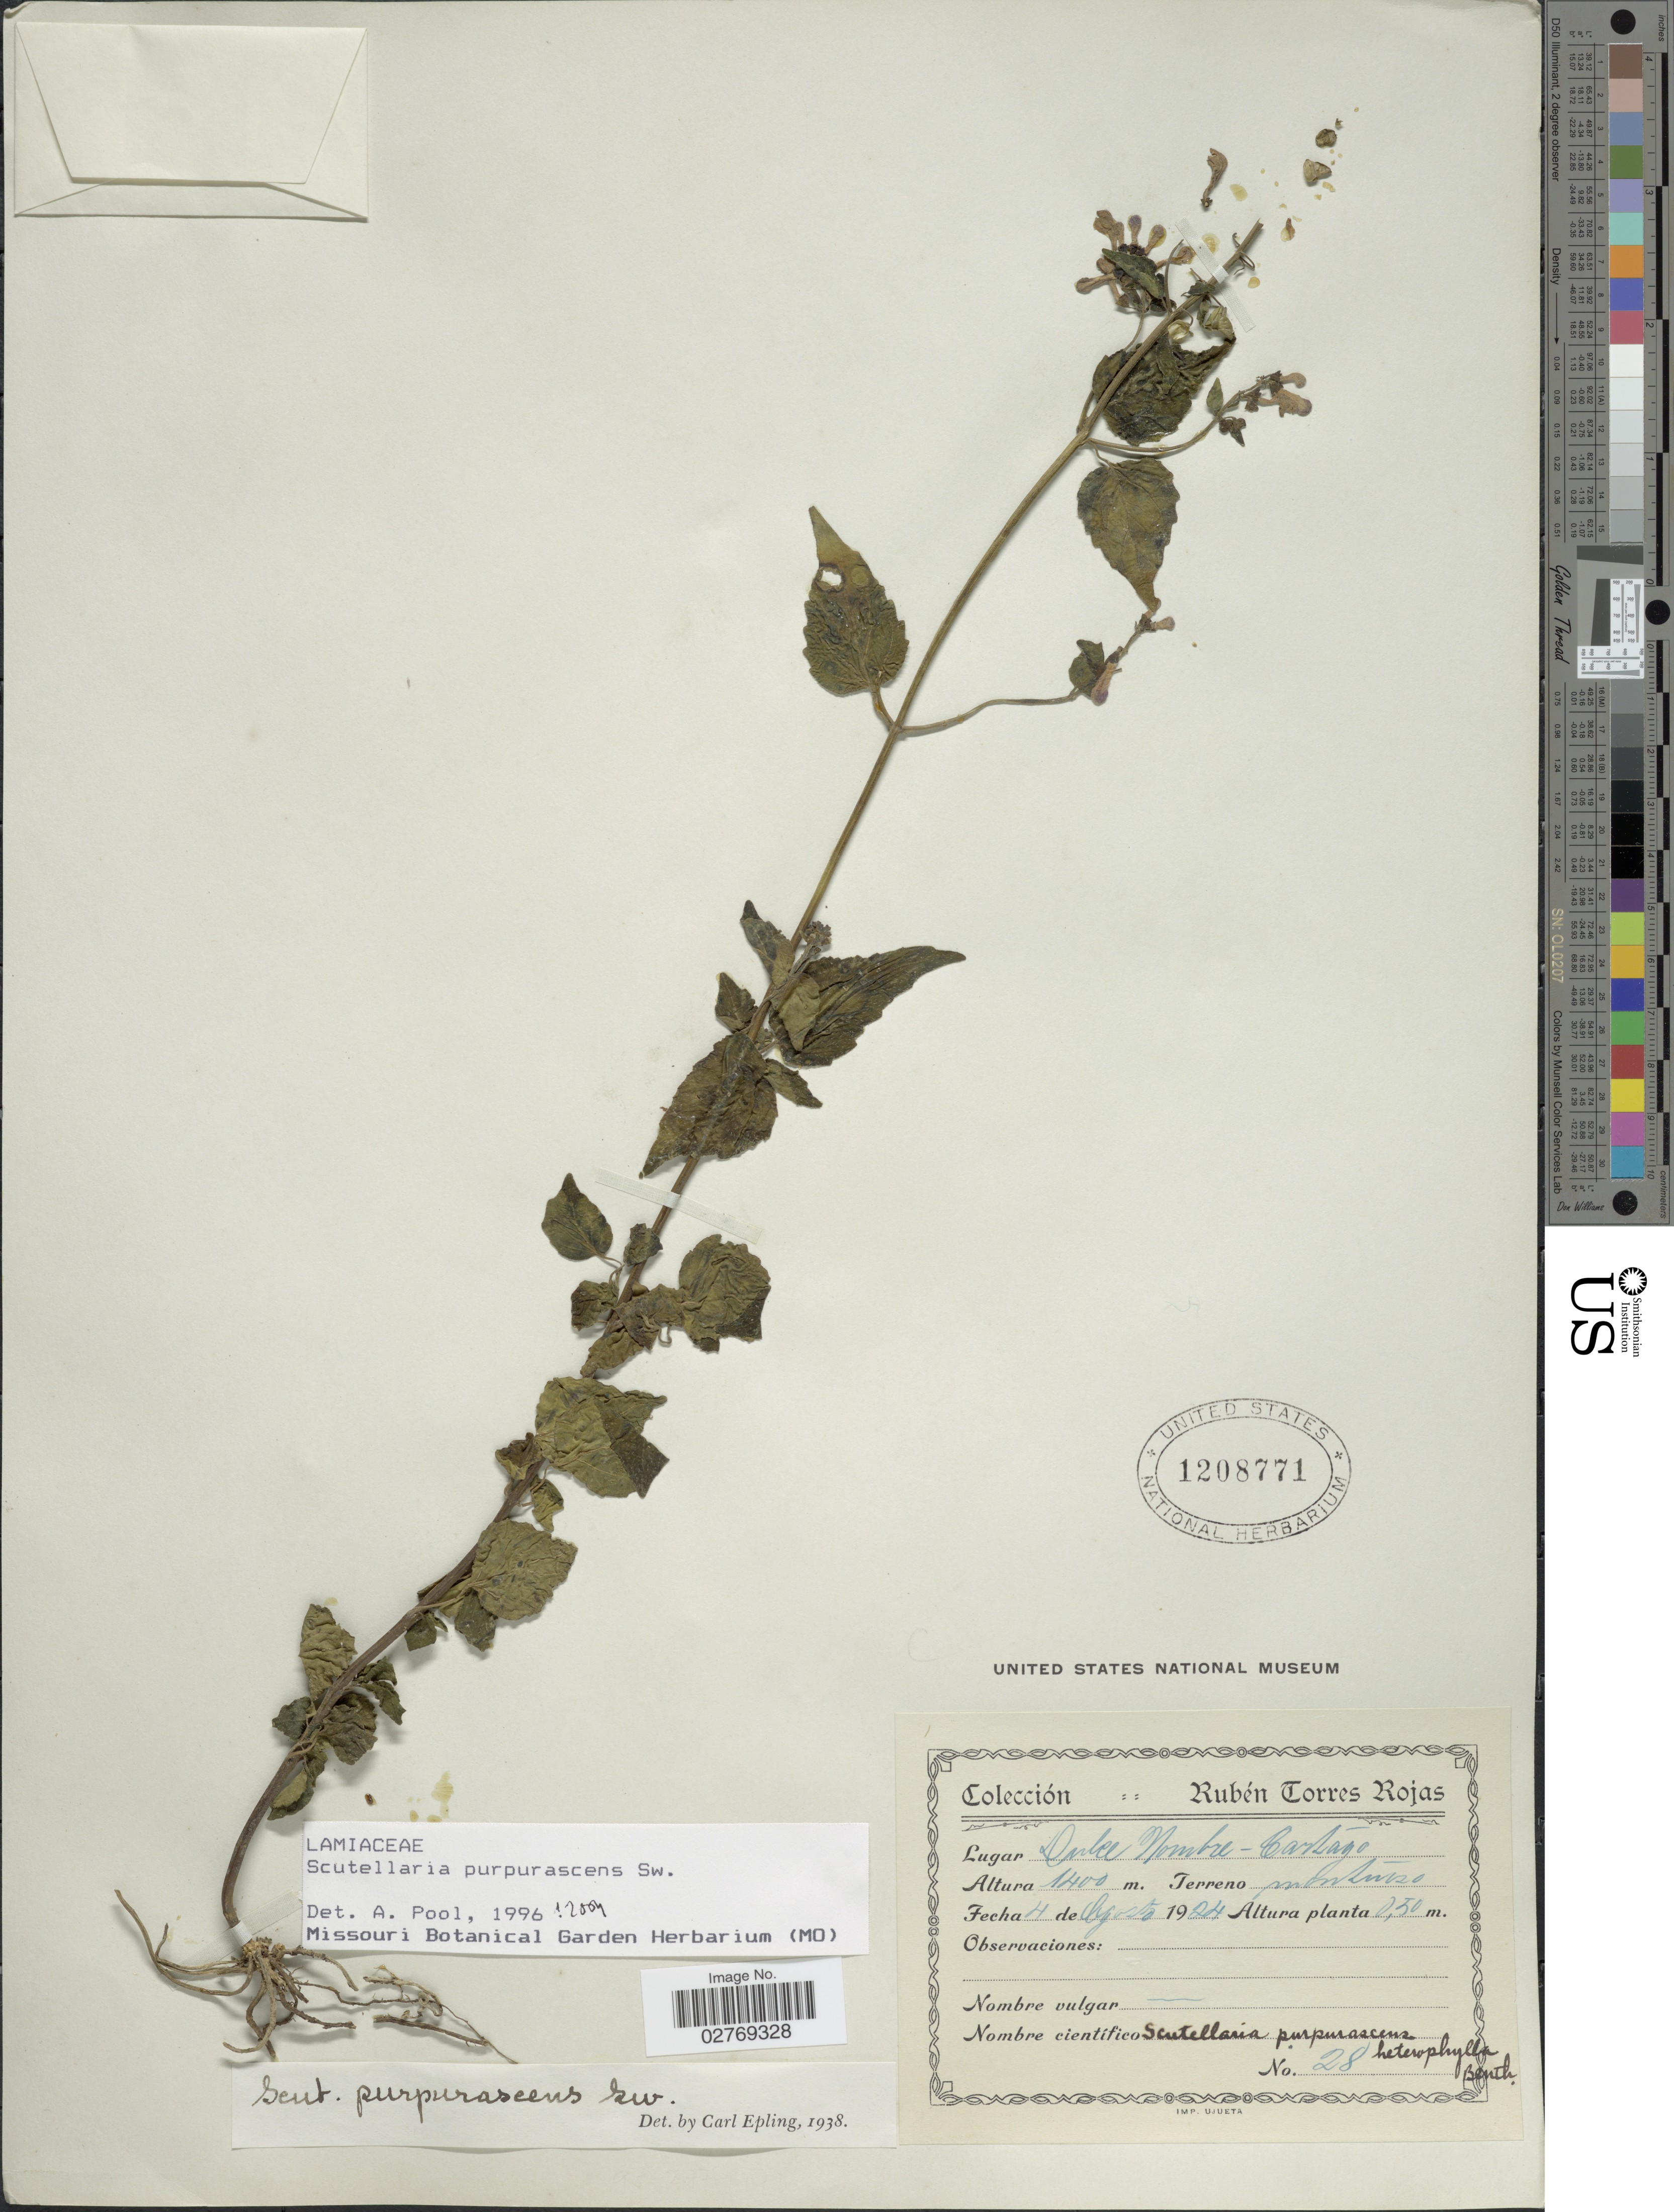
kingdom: Plantae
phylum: Tracheophyta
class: Magnoliopsida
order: Lamiales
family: Lamiaceae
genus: Scutellaria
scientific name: Scutellaria purpurascens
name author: Sw.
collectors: R. Torres Rojas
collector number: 28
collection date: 1924-08-04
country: Costa Rica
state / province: Cartago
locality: Dulce Nombre - Cartago.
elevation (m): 1400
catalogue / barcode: US 1208771